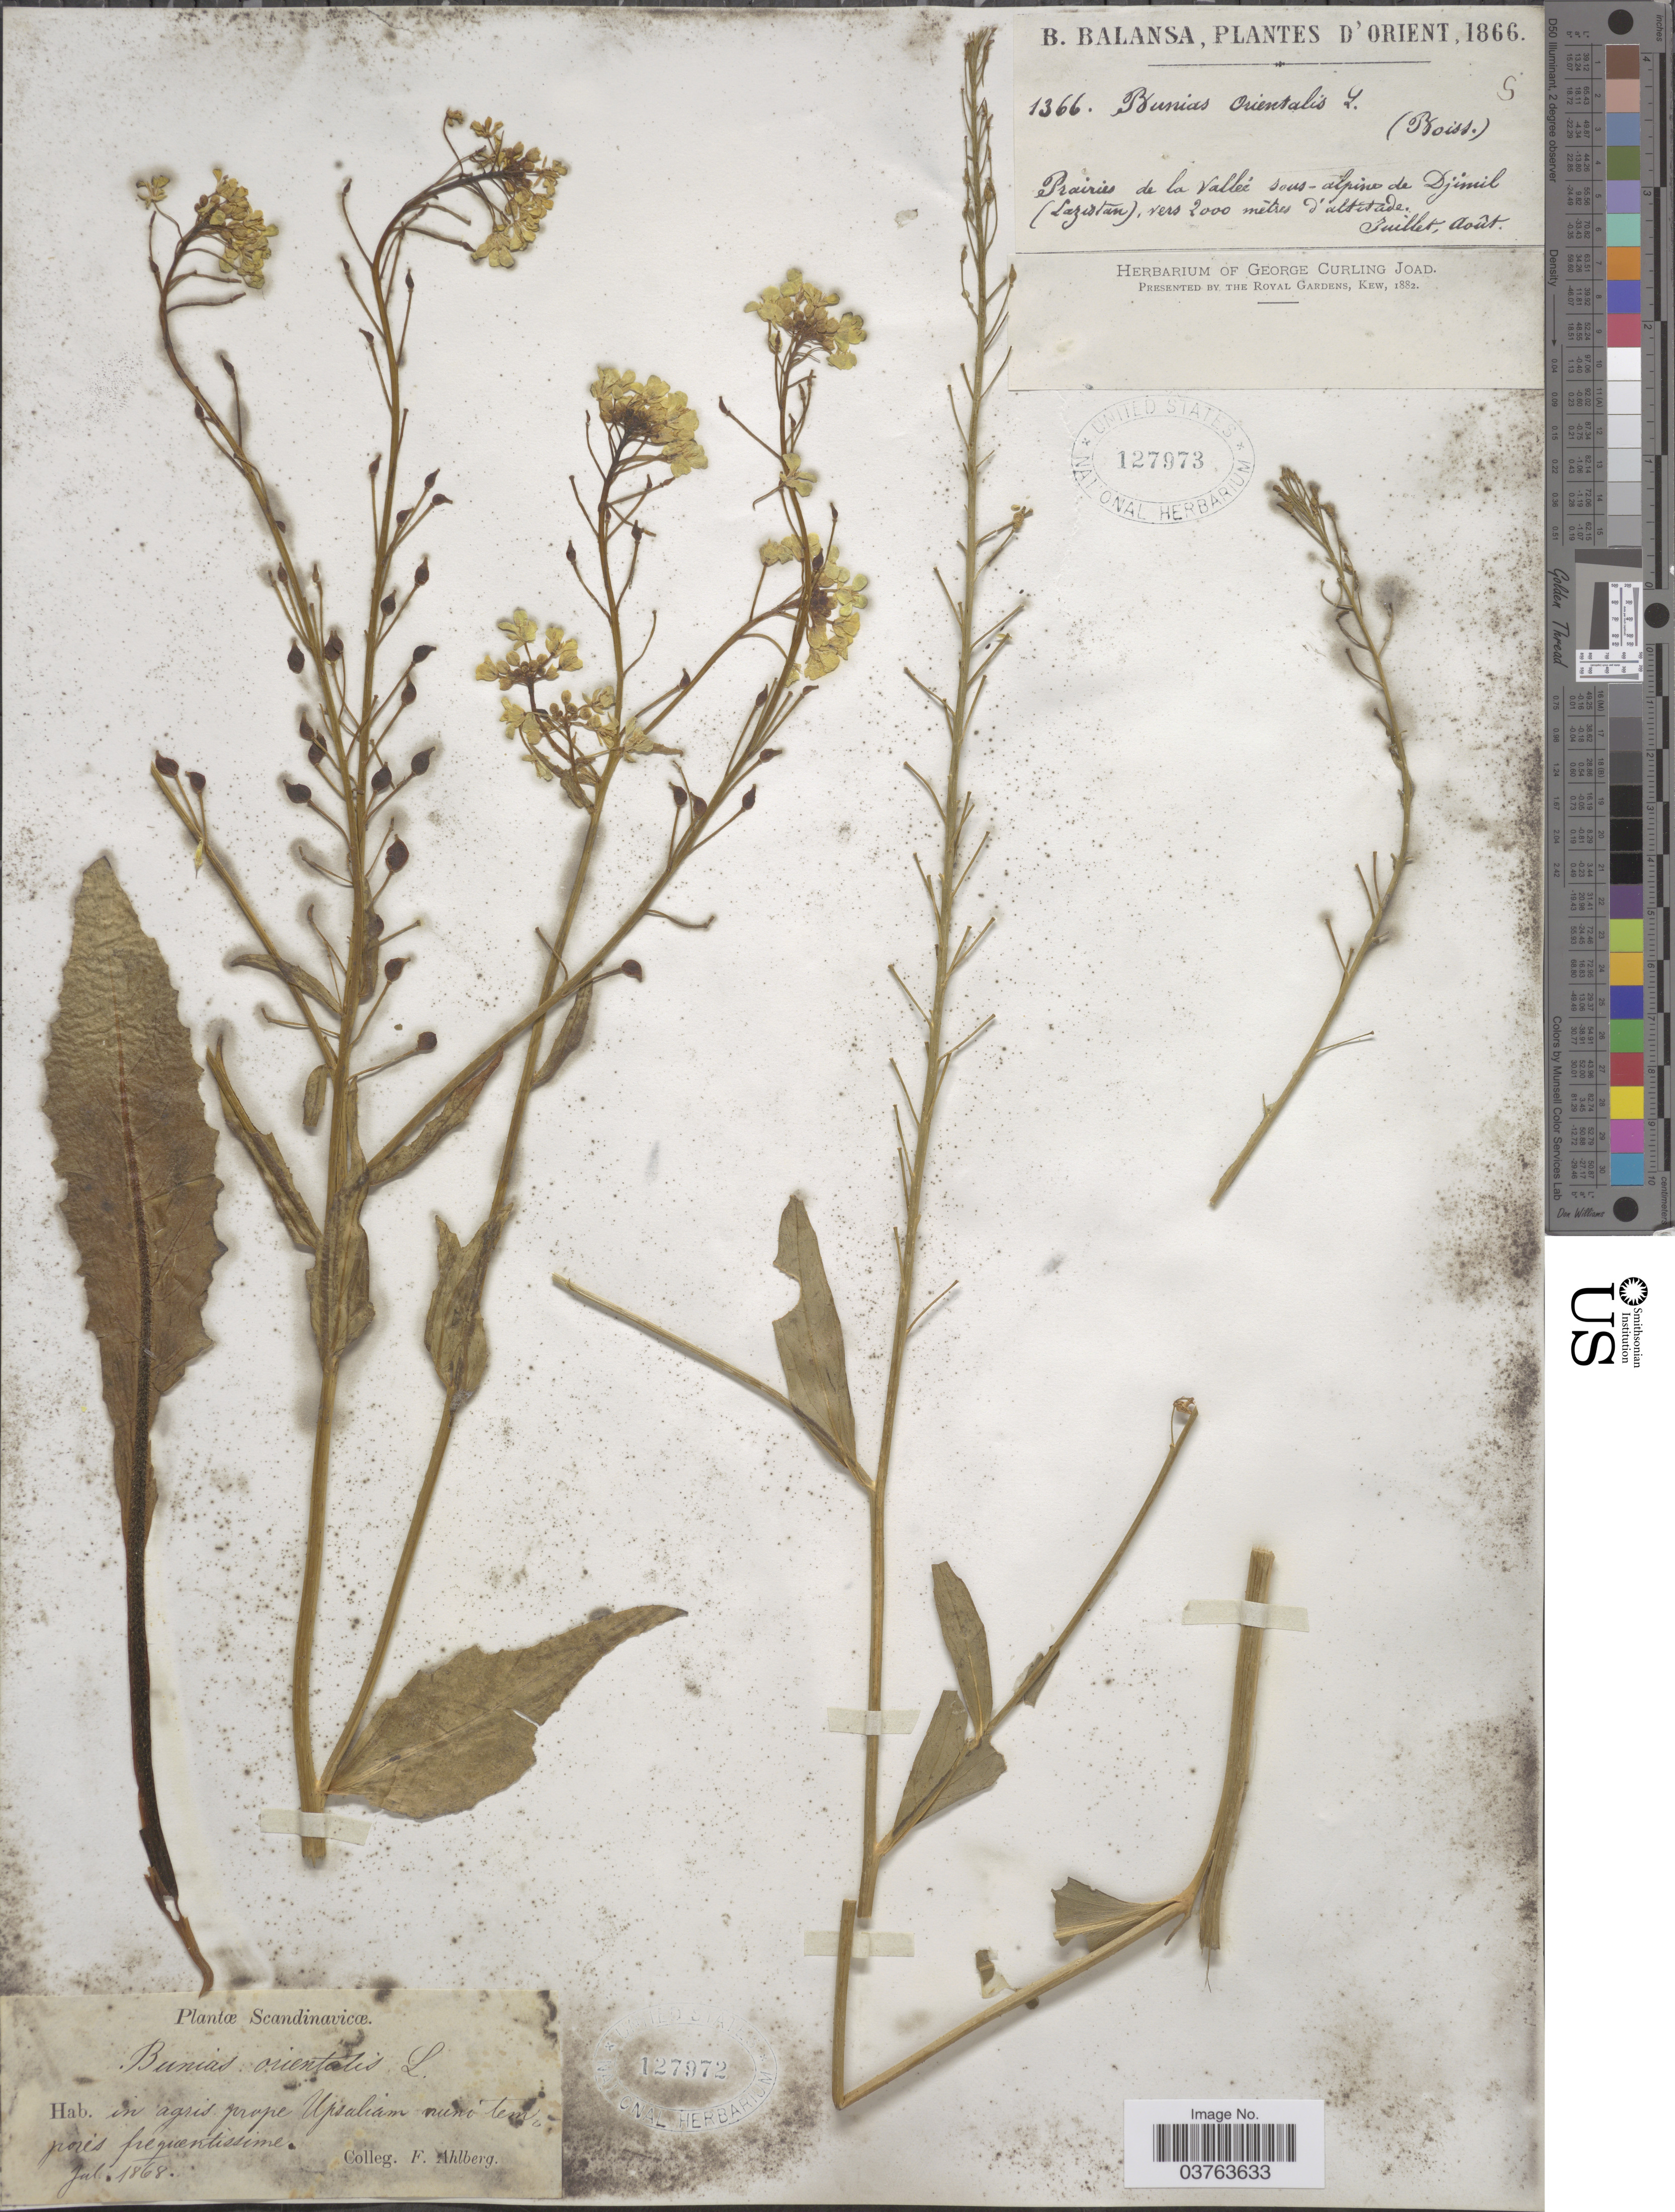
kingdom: Plantae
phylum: Tracheophyta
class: Magnoliopsida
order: Brassicales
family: Brassicaceae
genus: Bunias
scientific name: Bunias orientalis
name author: L.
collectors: B. Balansa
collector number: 1366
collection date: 1866-07/1866-08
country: Turkey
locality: Orient. Prairies de la Valleé sous-alpino de Djimil (Lazistan).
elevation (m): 2000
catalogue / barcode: US 127973